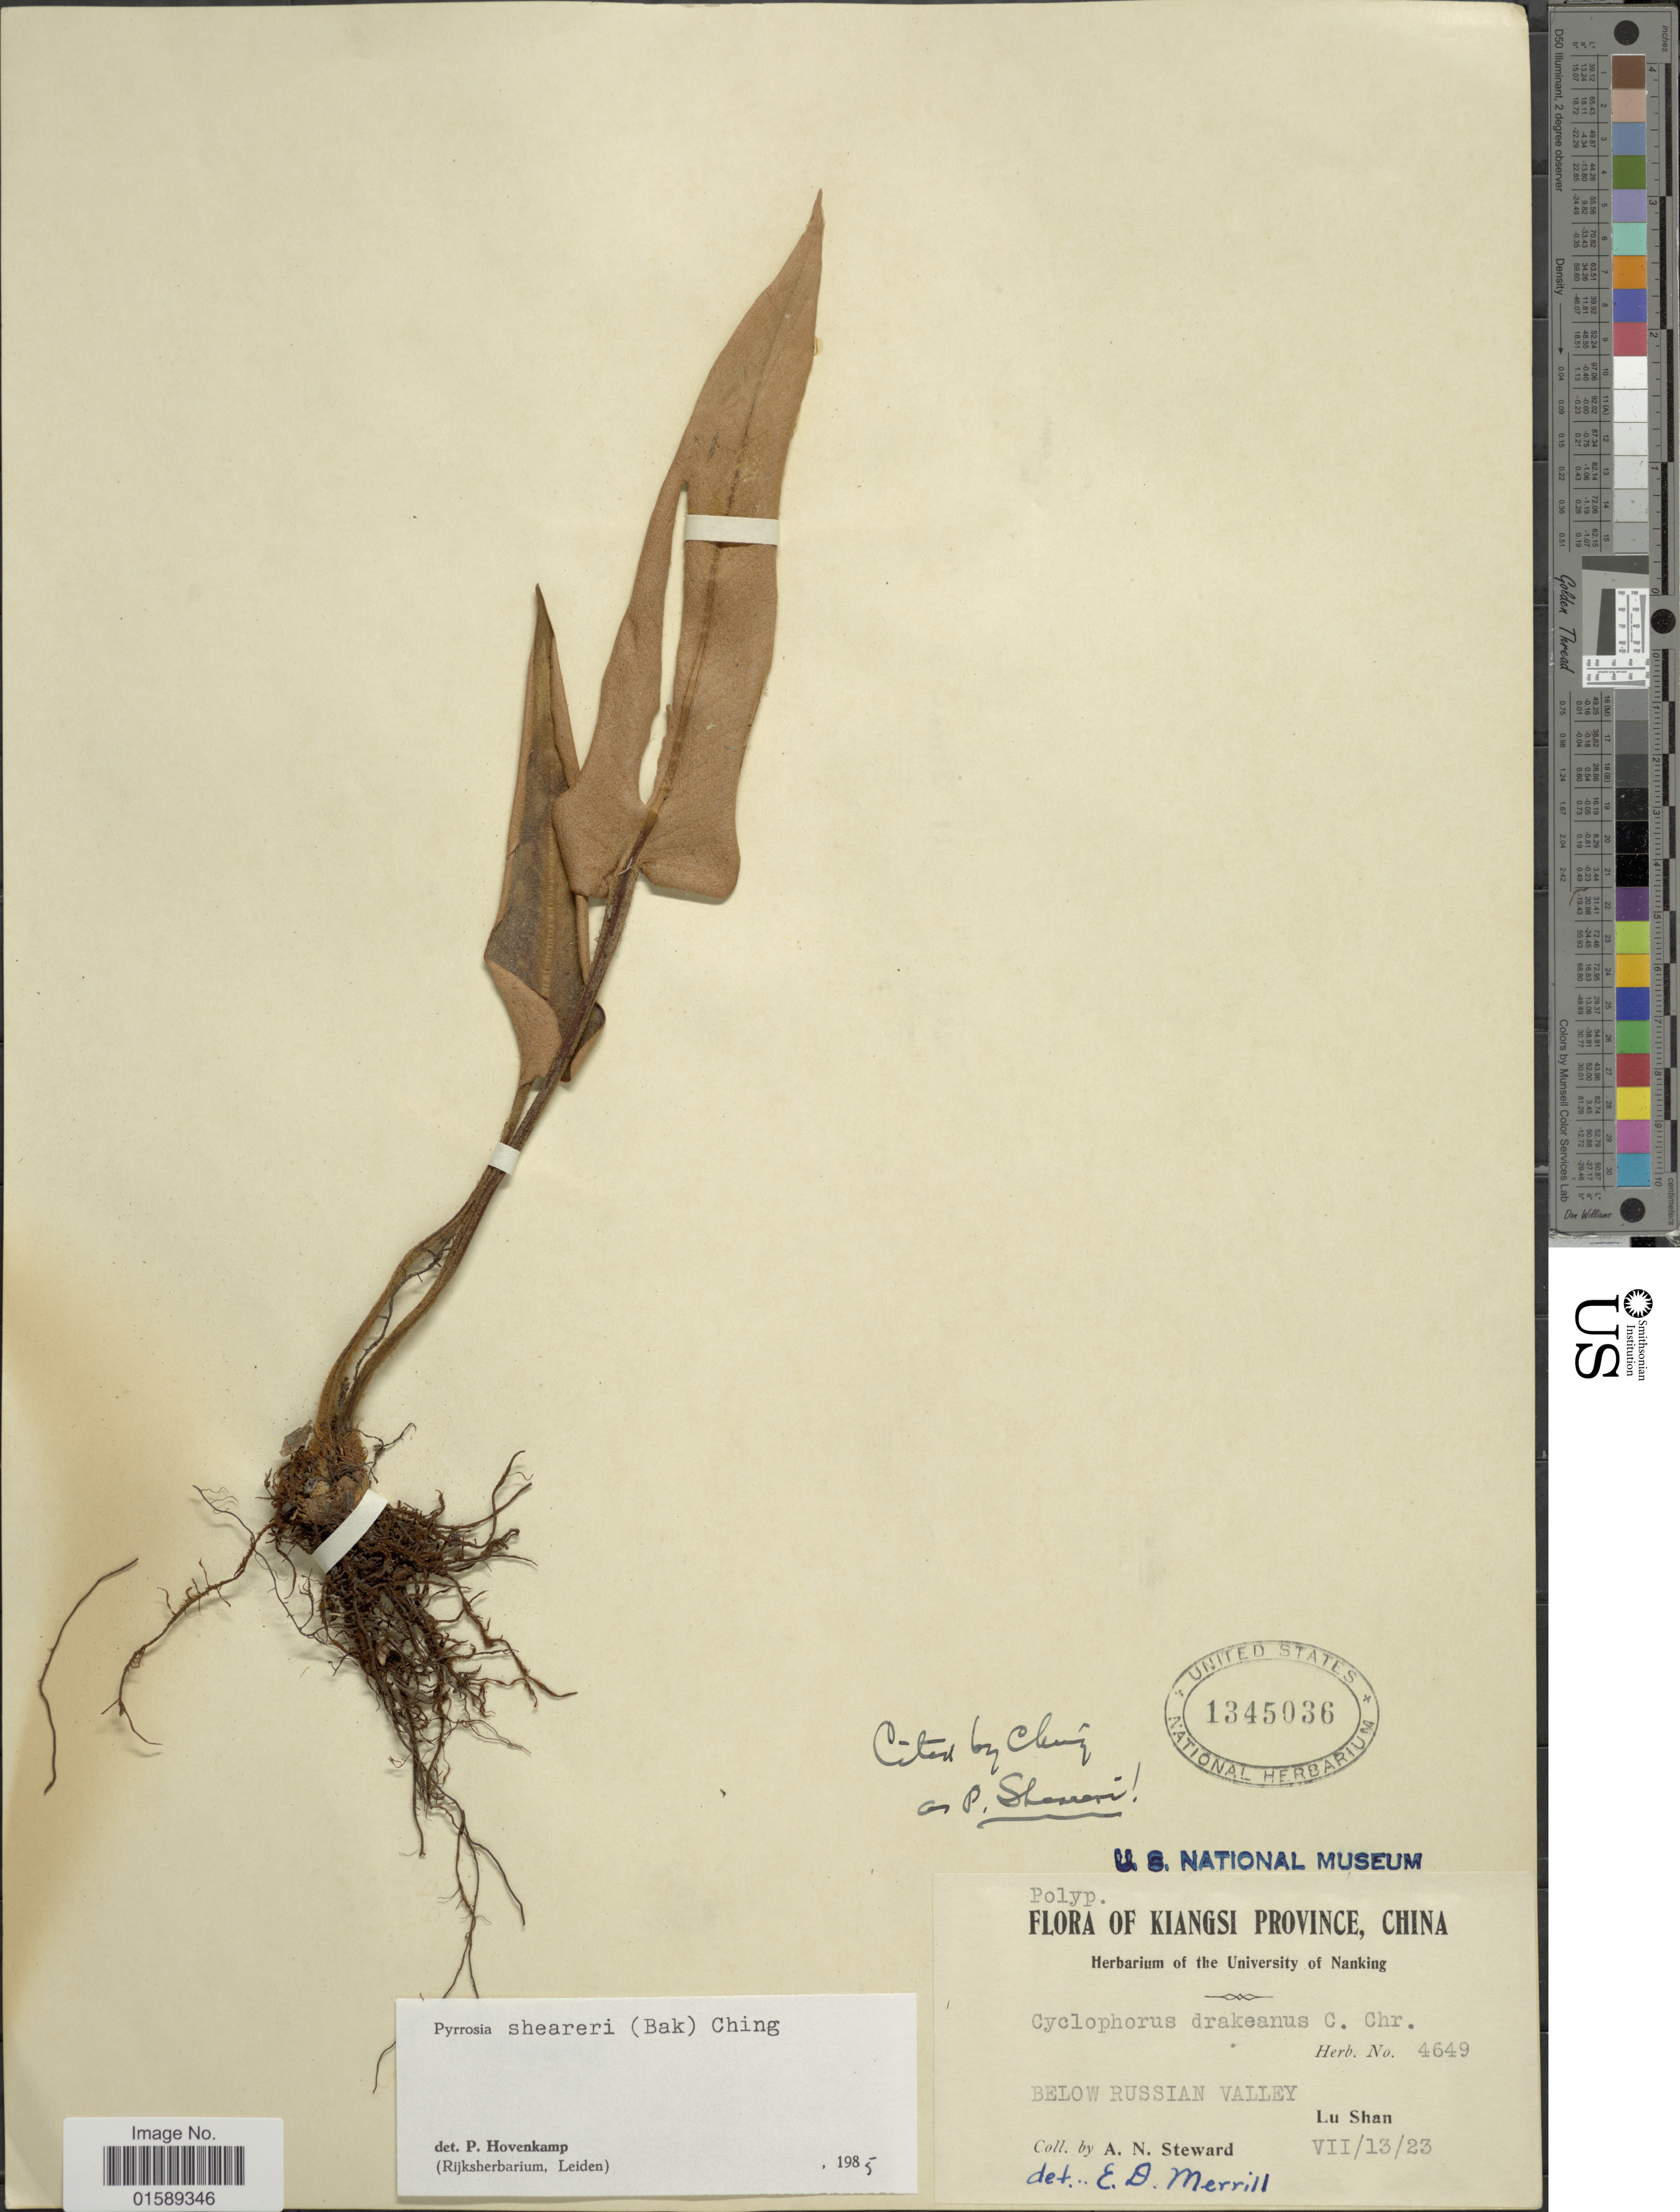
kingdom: Plantae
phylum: Tracheophyta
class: Polypodiopsida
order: Polypodiales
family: Polypodiaceae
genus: Pyrrosia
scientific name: Pyrrosia sheareri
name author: (Baker) Ching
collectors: A. N. Steward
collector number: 4649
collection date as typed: Transcribed d/m/y: 13/7/23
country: China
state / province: Jiangxi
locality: Kiangsi Province, China. Lu Shan. Below Russian Valley.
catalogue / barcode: US 1345036